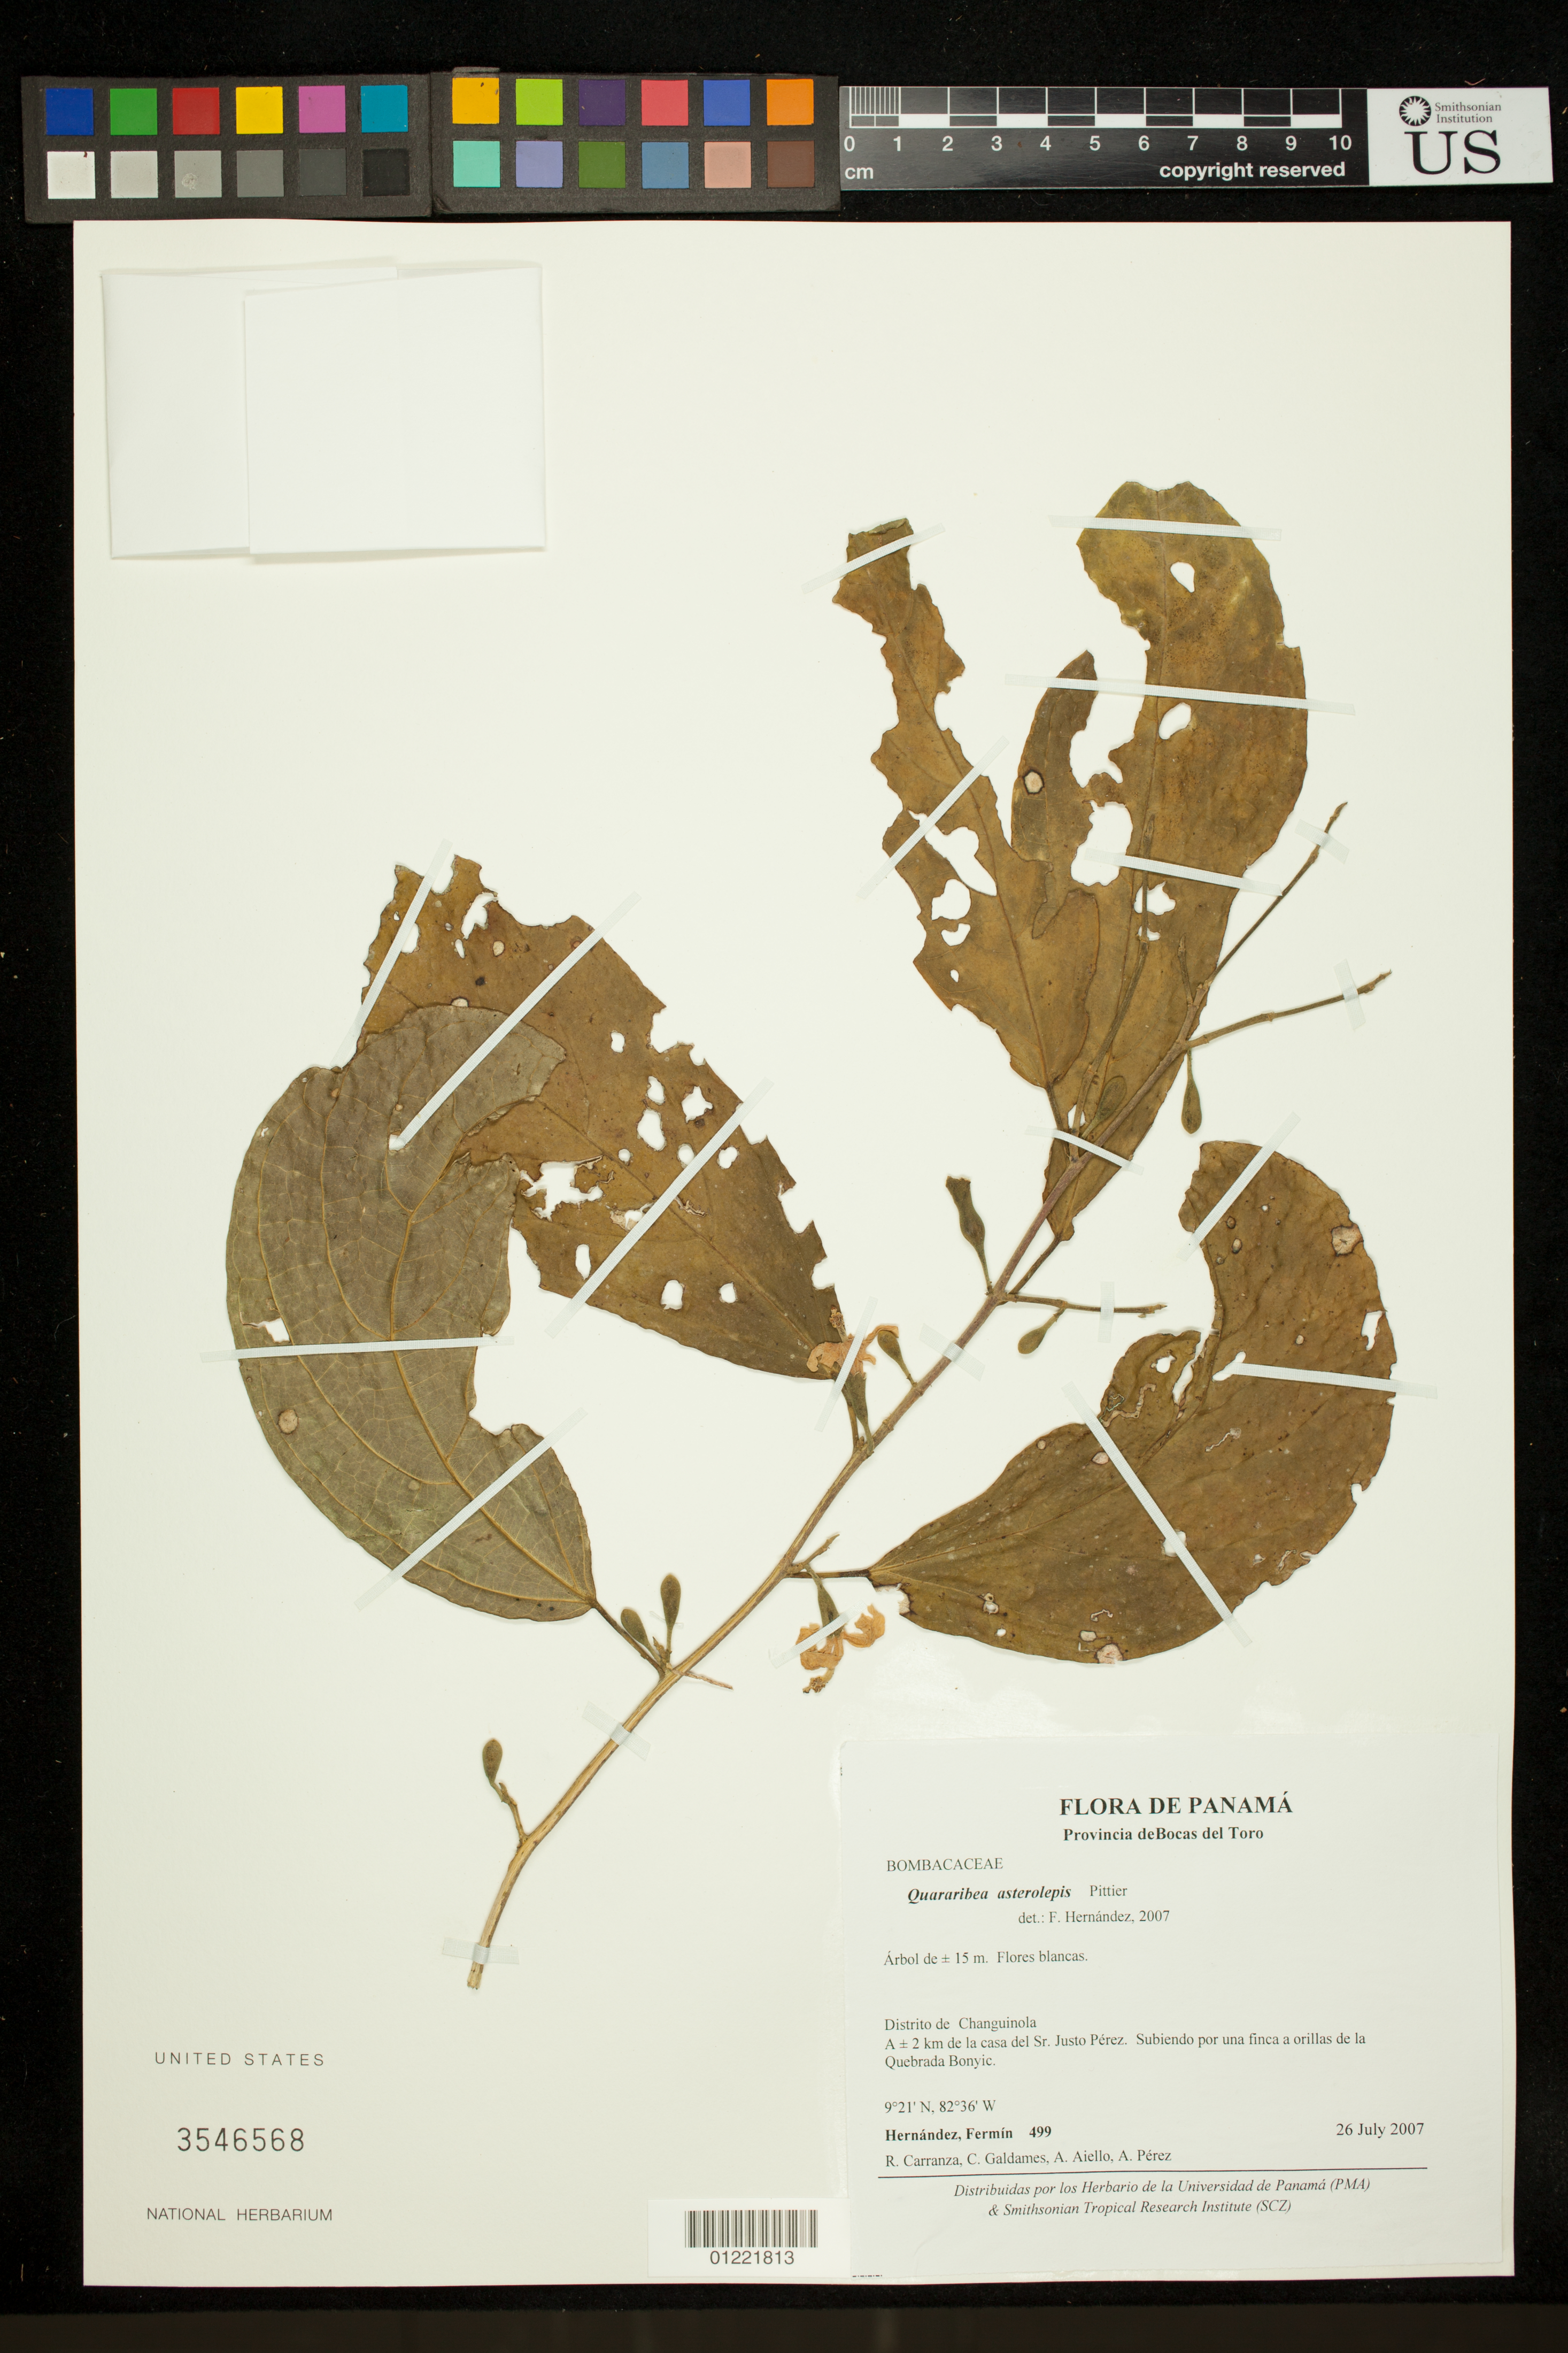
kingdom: Plantae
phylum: Tracheophyta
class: Magnoliopsida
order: Malvales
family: Malvaceae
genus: Quararibea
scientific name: Quararibea asterolepis subsp. asterolepis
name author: Pittier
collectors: F. Hernandez, R. Carranza, C. Galdames, A. Aiello & A. Perez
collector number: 499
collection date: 2007-07-26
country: Panama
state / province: Bocas del Toro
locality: Distrito de Changuinola. A +- 2 km de la casa del Sr. Justo Perez. Subiendo por una finca a orillas de la Quebrada Bonyic.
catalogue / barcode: US 3546568